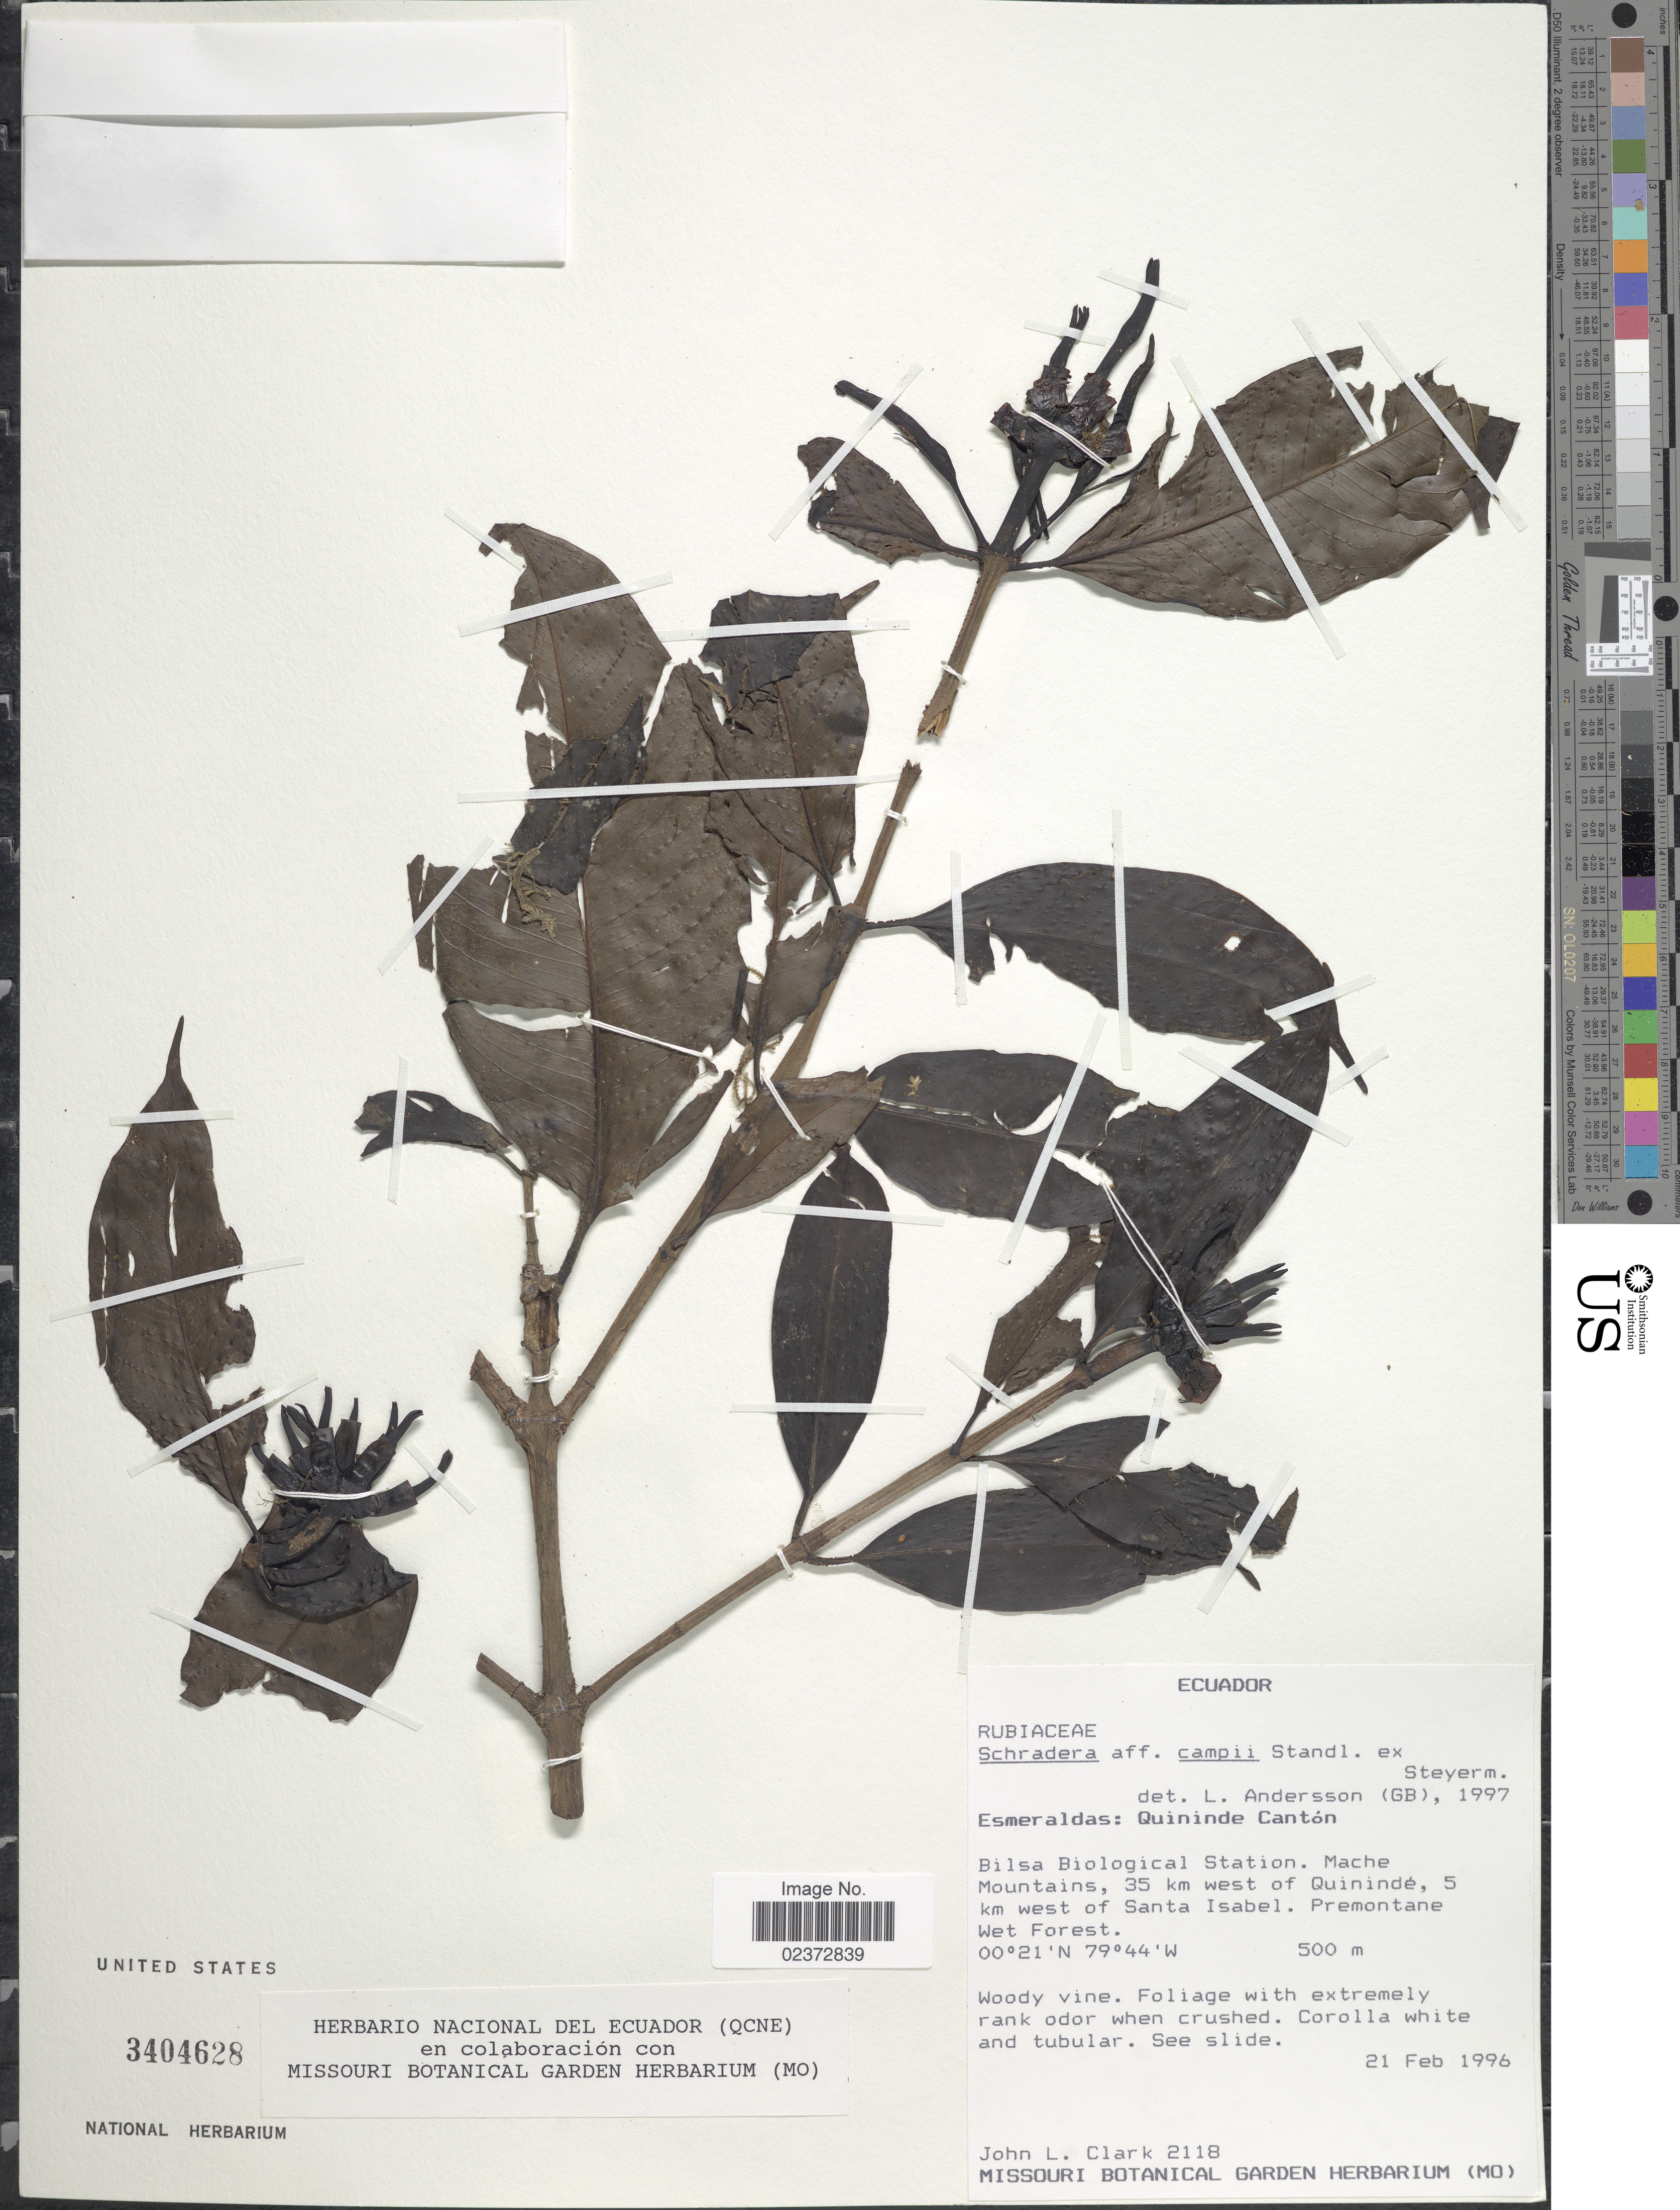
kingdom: Plantae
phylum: Tracheophyta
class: Magnoliopsida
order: Gentianales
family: Rubiaceae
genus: Schradera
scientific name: Schradera campii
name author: Standl. ex Steyerm.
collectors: J. L. Clark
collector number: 2118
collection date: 1996-02-21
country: Ecuador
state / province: Esmeraldas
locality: Quininde Cantón, Bilsa Biological Station. Mache Mountains, 35 km west of Quinindé, 5 km west of Santa Isabel. Premontane Forest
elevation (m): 500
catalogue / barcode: US 3404628